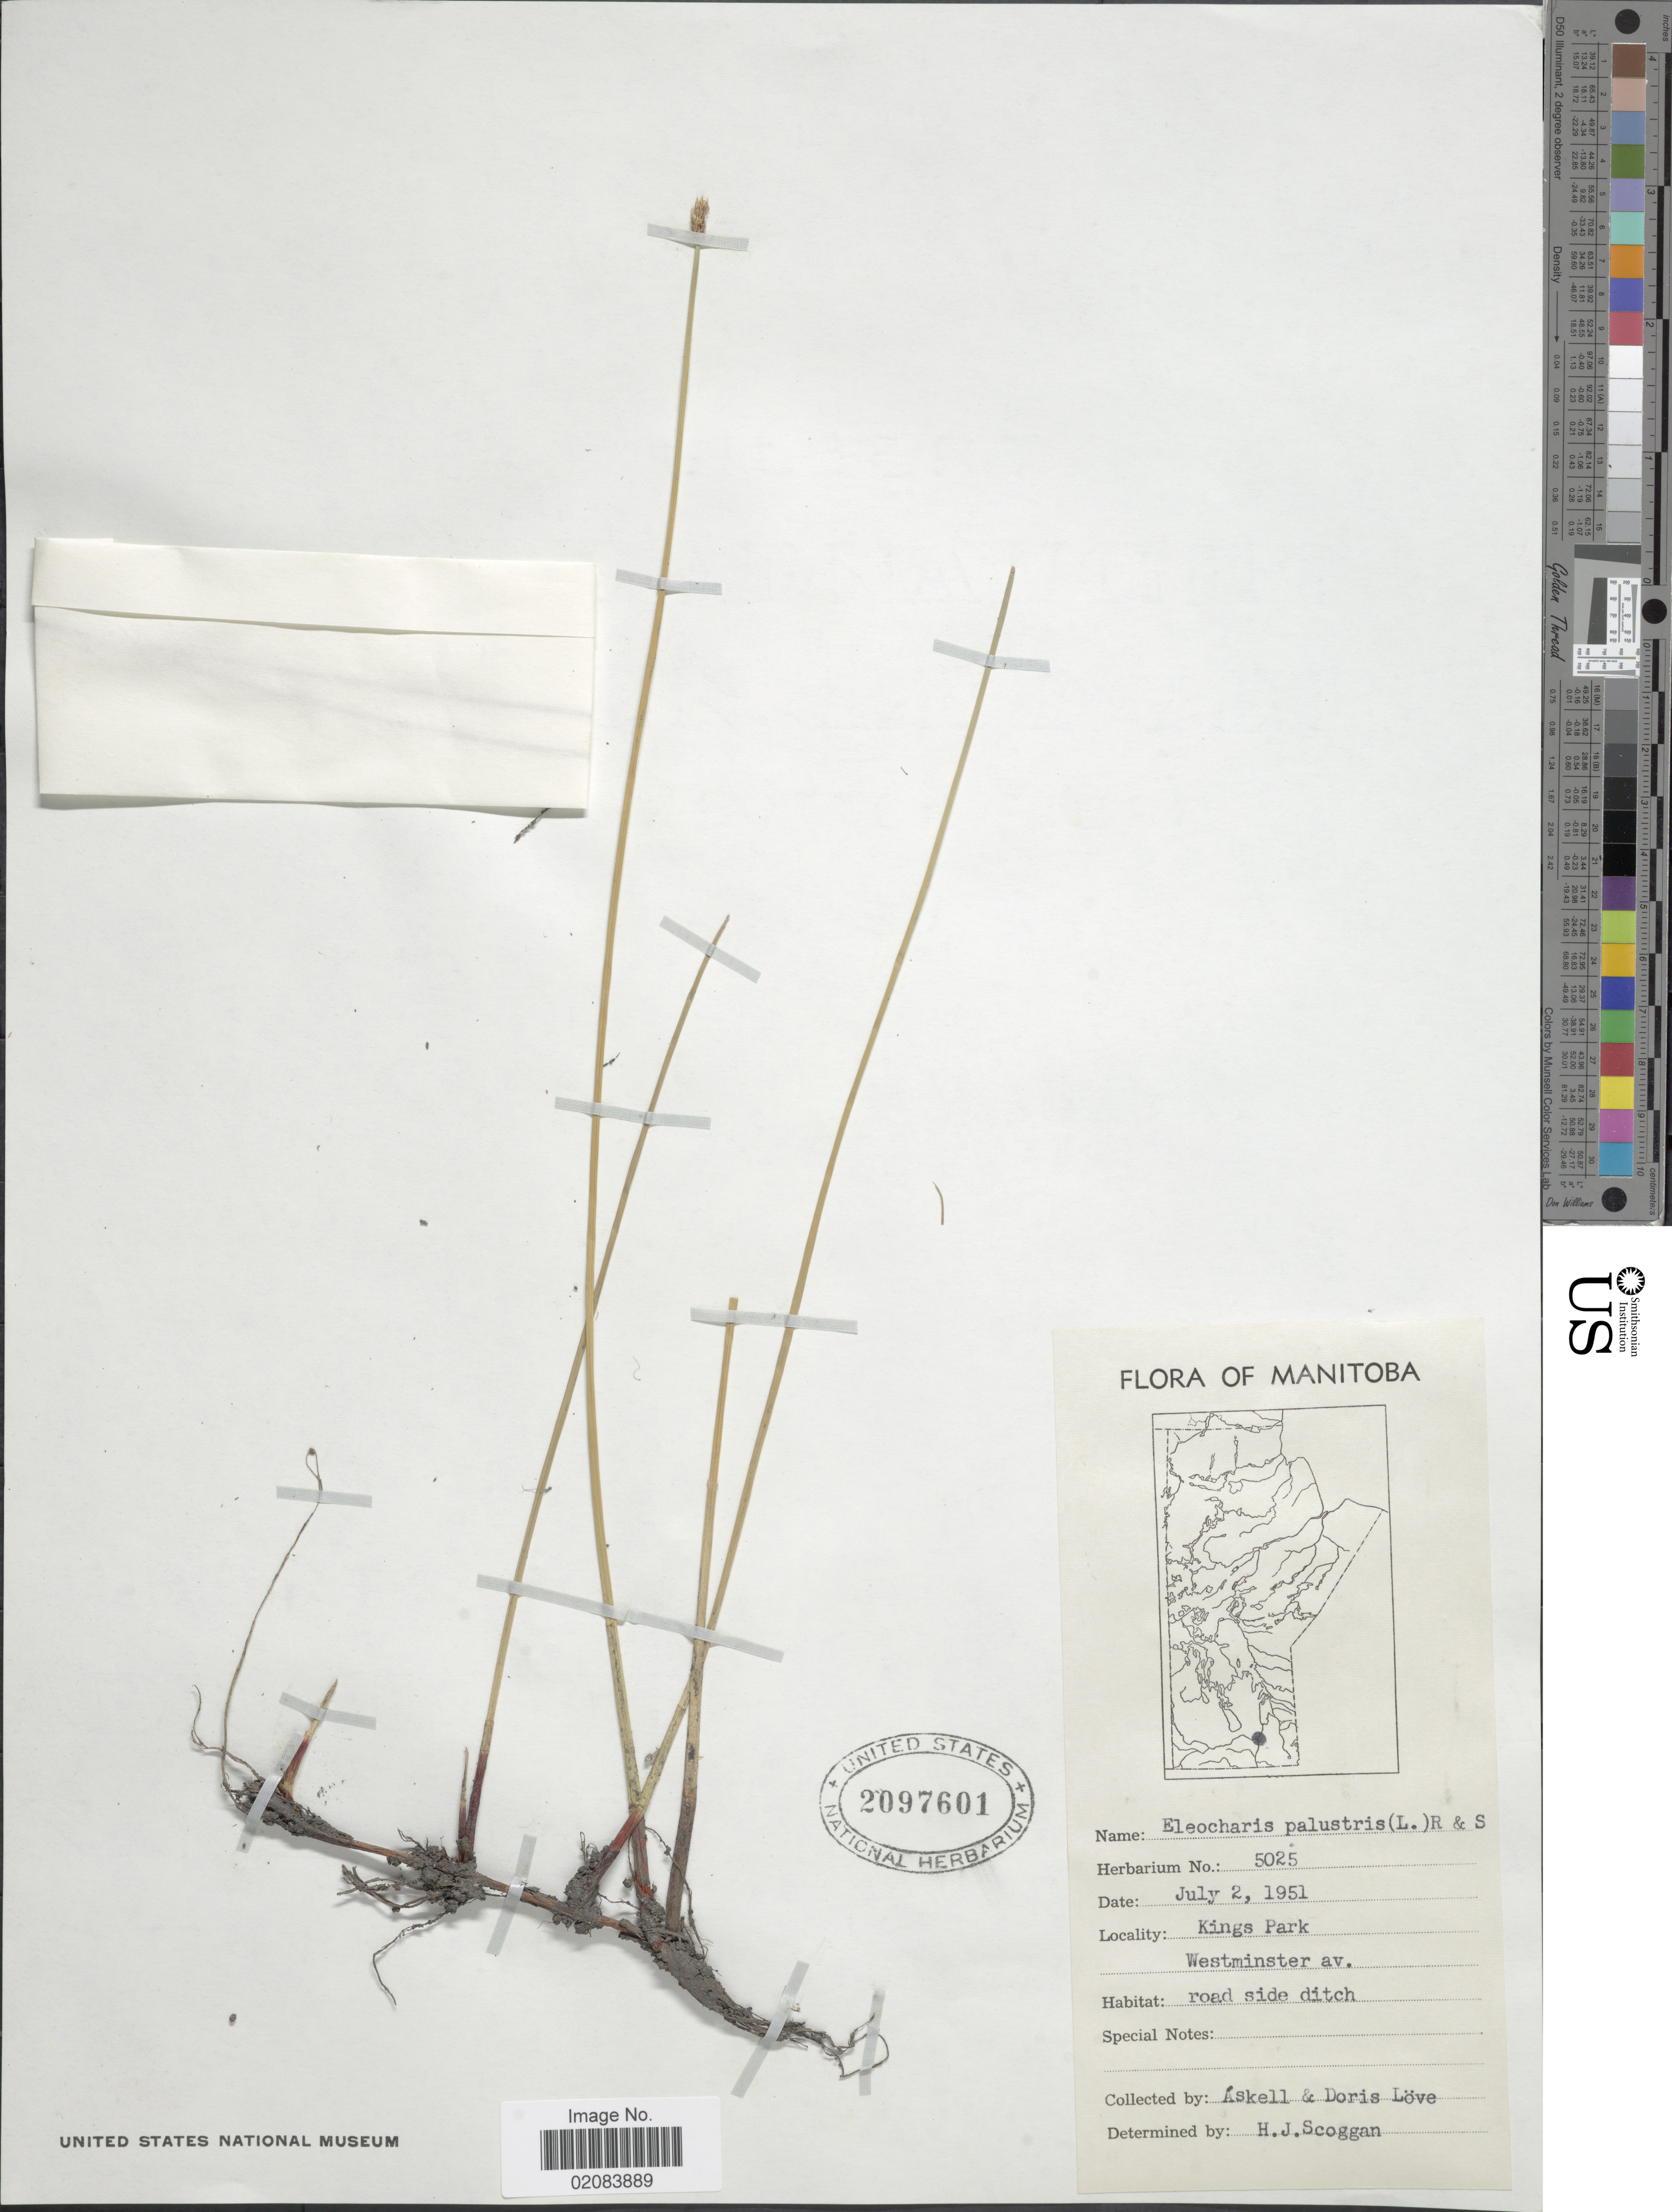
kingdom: Plantae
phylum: Tracheophyta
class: Liliopsida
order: Poales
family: Cyperaceae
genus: Eleocharis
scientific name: Eleocharis palustris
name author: (L.) Roem. & Schult.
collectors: Á. Löve & D. Löve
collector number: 5025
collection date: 1951-07-02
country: Canada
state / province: Manitoba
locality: Kings Park. Westminister av.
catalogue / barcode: US 2097601